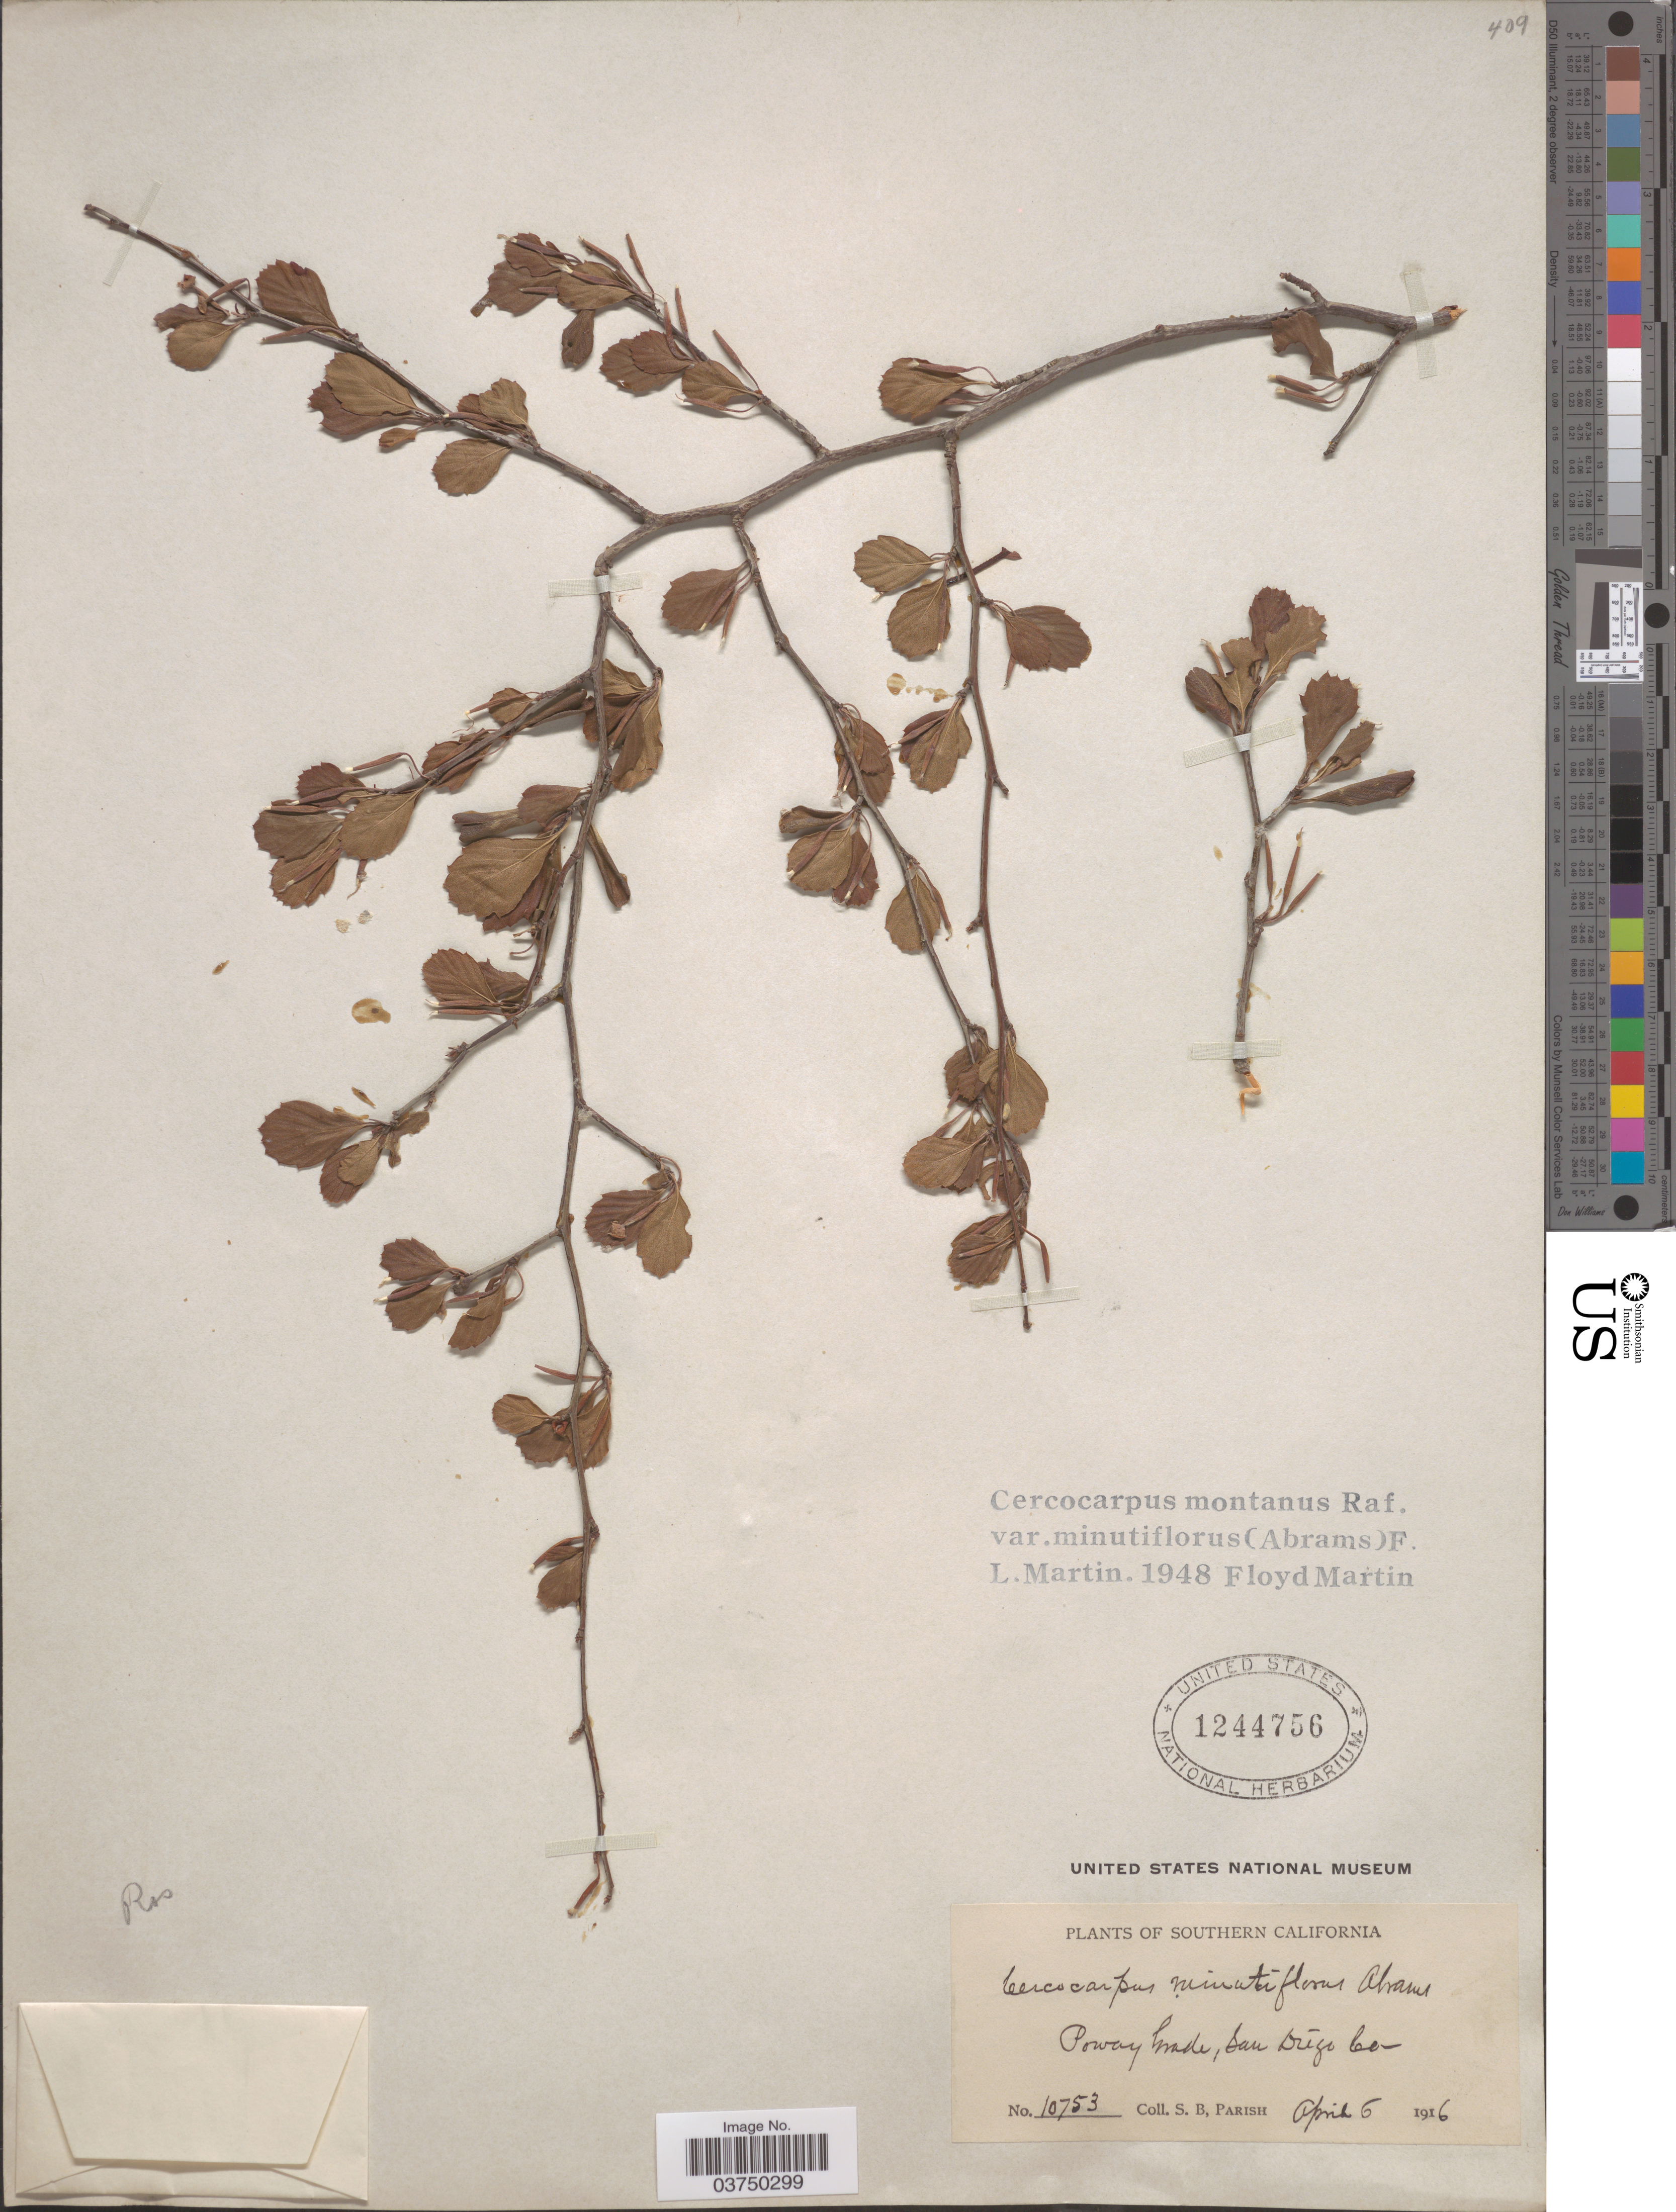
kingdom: Plantae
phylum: Tracheophyta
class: Magnoliopsida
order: Rosales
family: Rosaceae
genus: Cercocarpus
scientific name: Cercocarpus montanus var. minutiflorus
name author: (Abrams) F.L. Martin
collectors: S. B. Parish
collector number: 10753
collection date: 1916-04-06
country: United States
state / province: California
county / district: San Diego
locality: Southern California. Poway Grade, San Diego Co.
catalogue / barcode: US 1244756